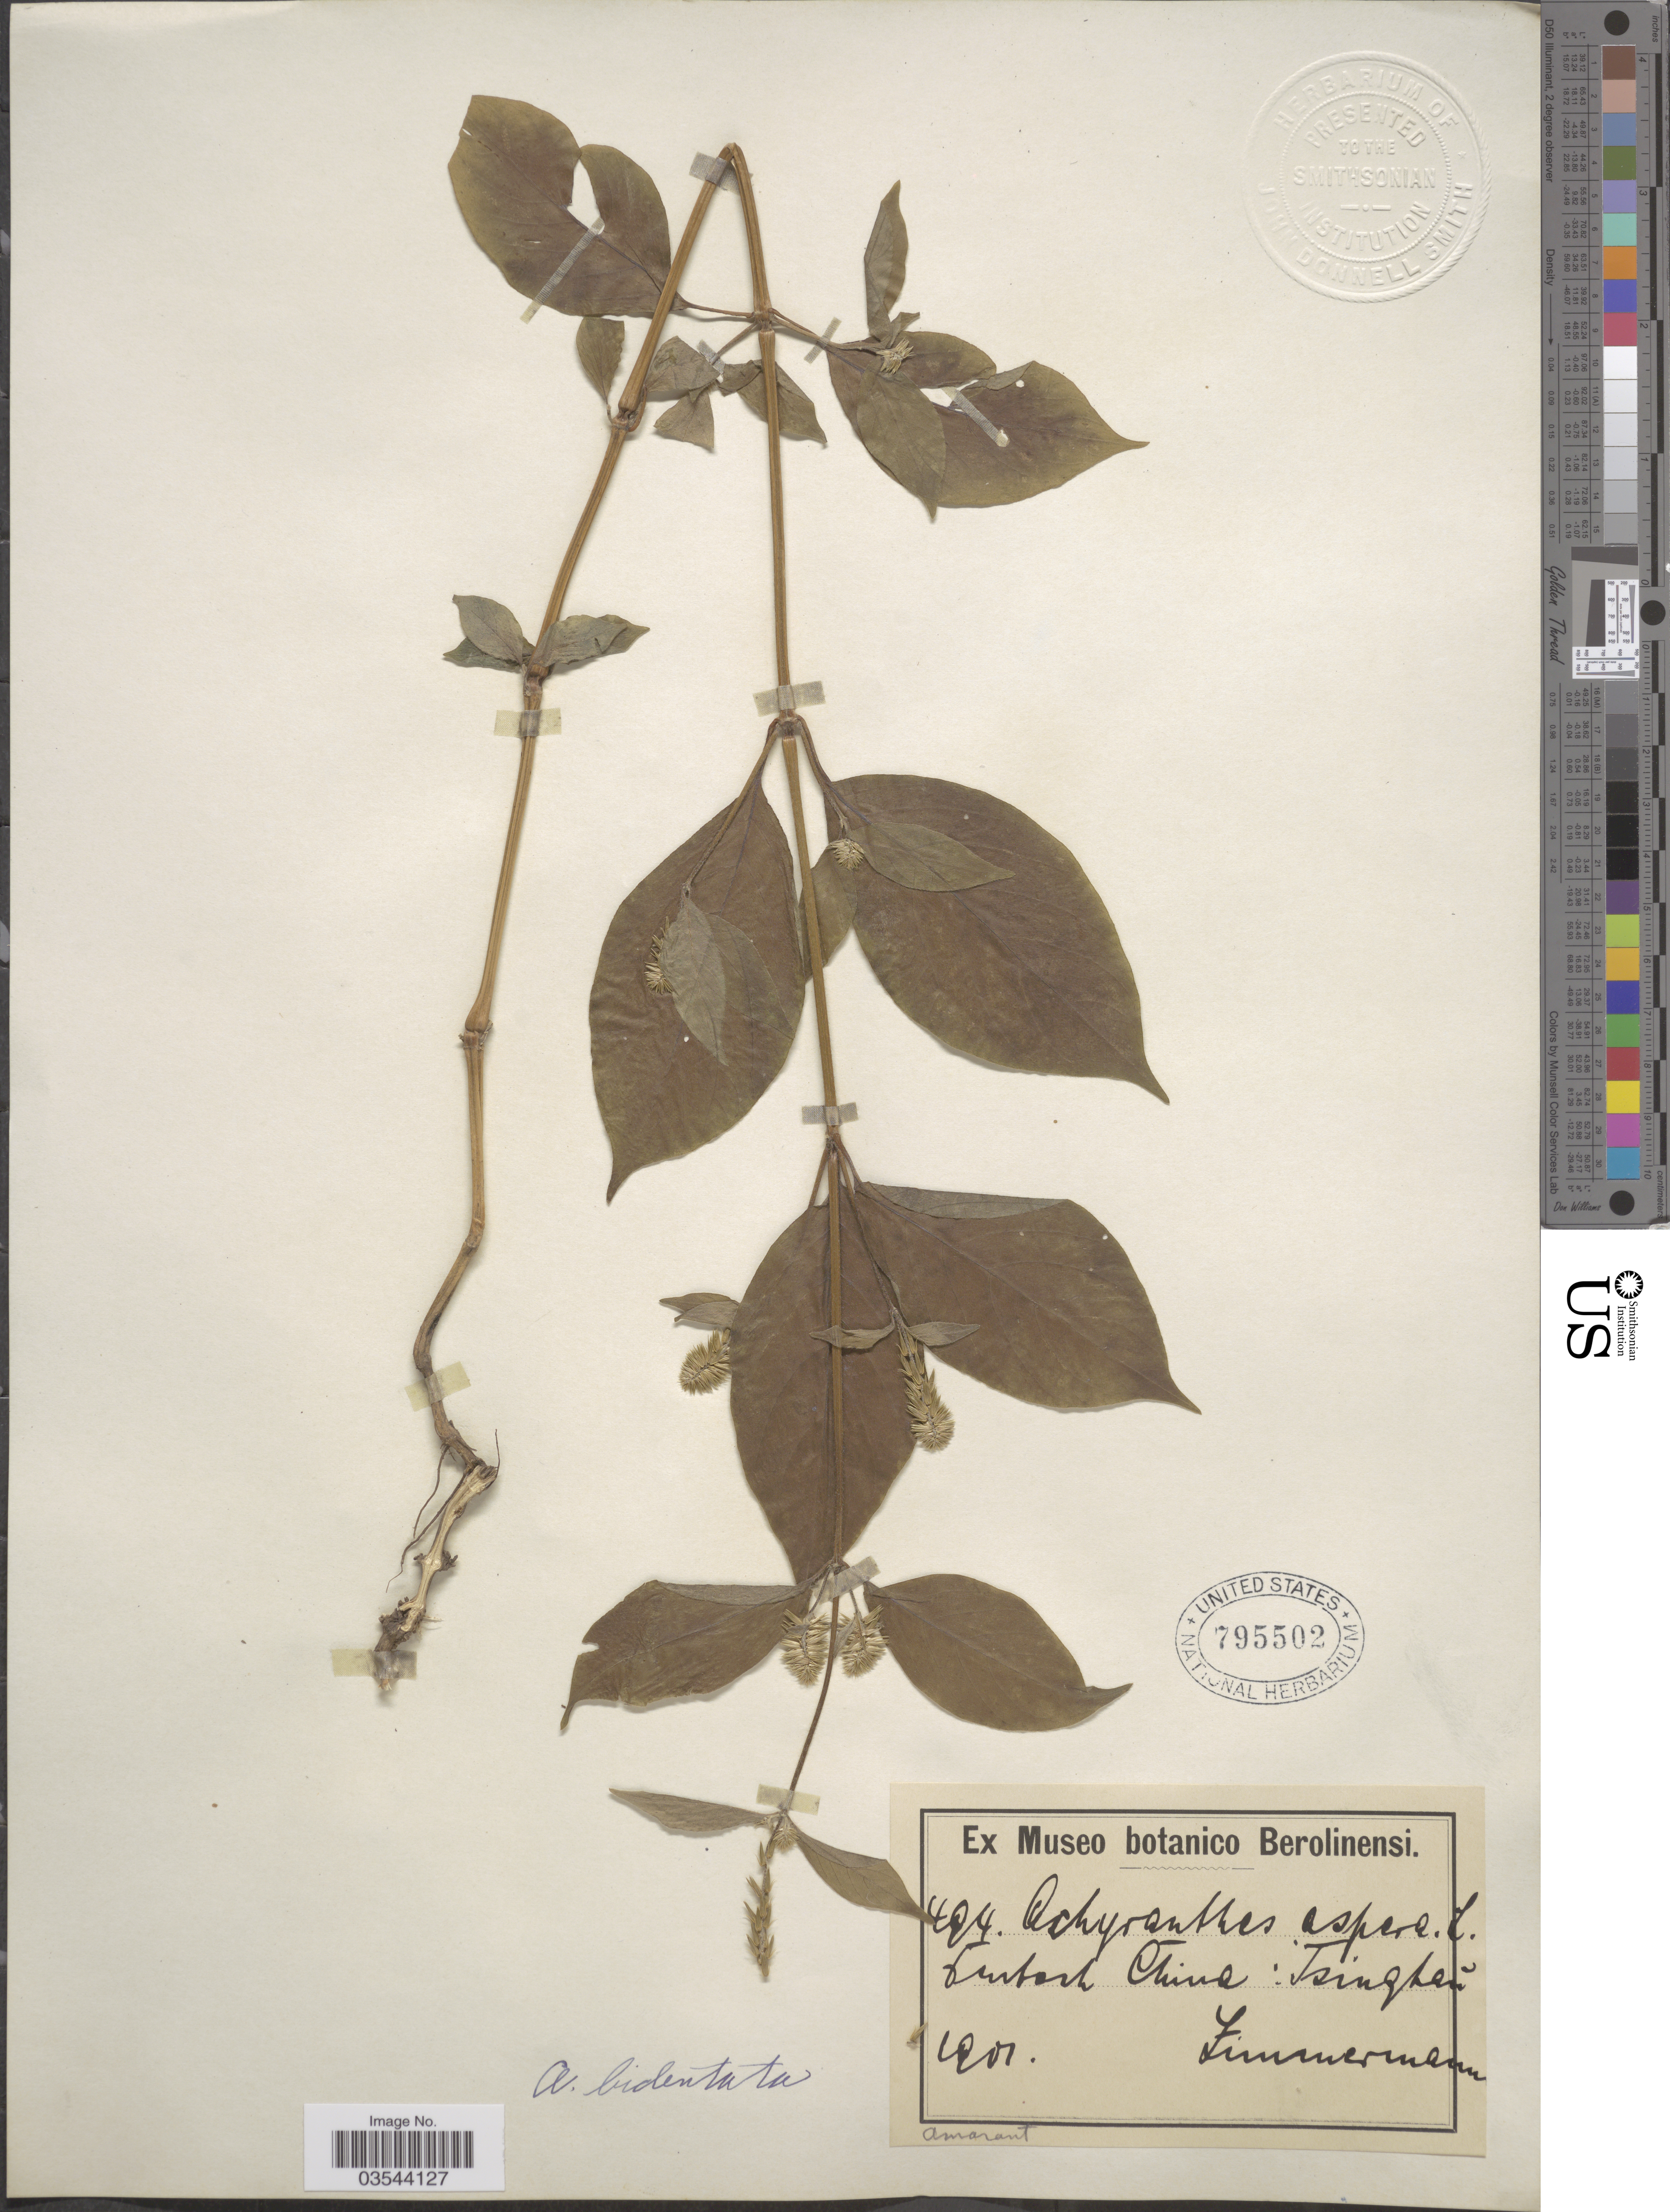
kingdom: Plantae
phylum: Tracheophyta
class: Magnoliopsida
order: Caryophyllales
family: Amaranthaceae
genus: Achyranthes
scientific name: Achyranthes bidentata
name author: Blume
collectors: -. Zimmermann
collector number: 494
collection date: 1901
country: China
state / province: Qinghai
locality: Deutsch China: Tsinghaũ.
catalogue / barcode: US 795502